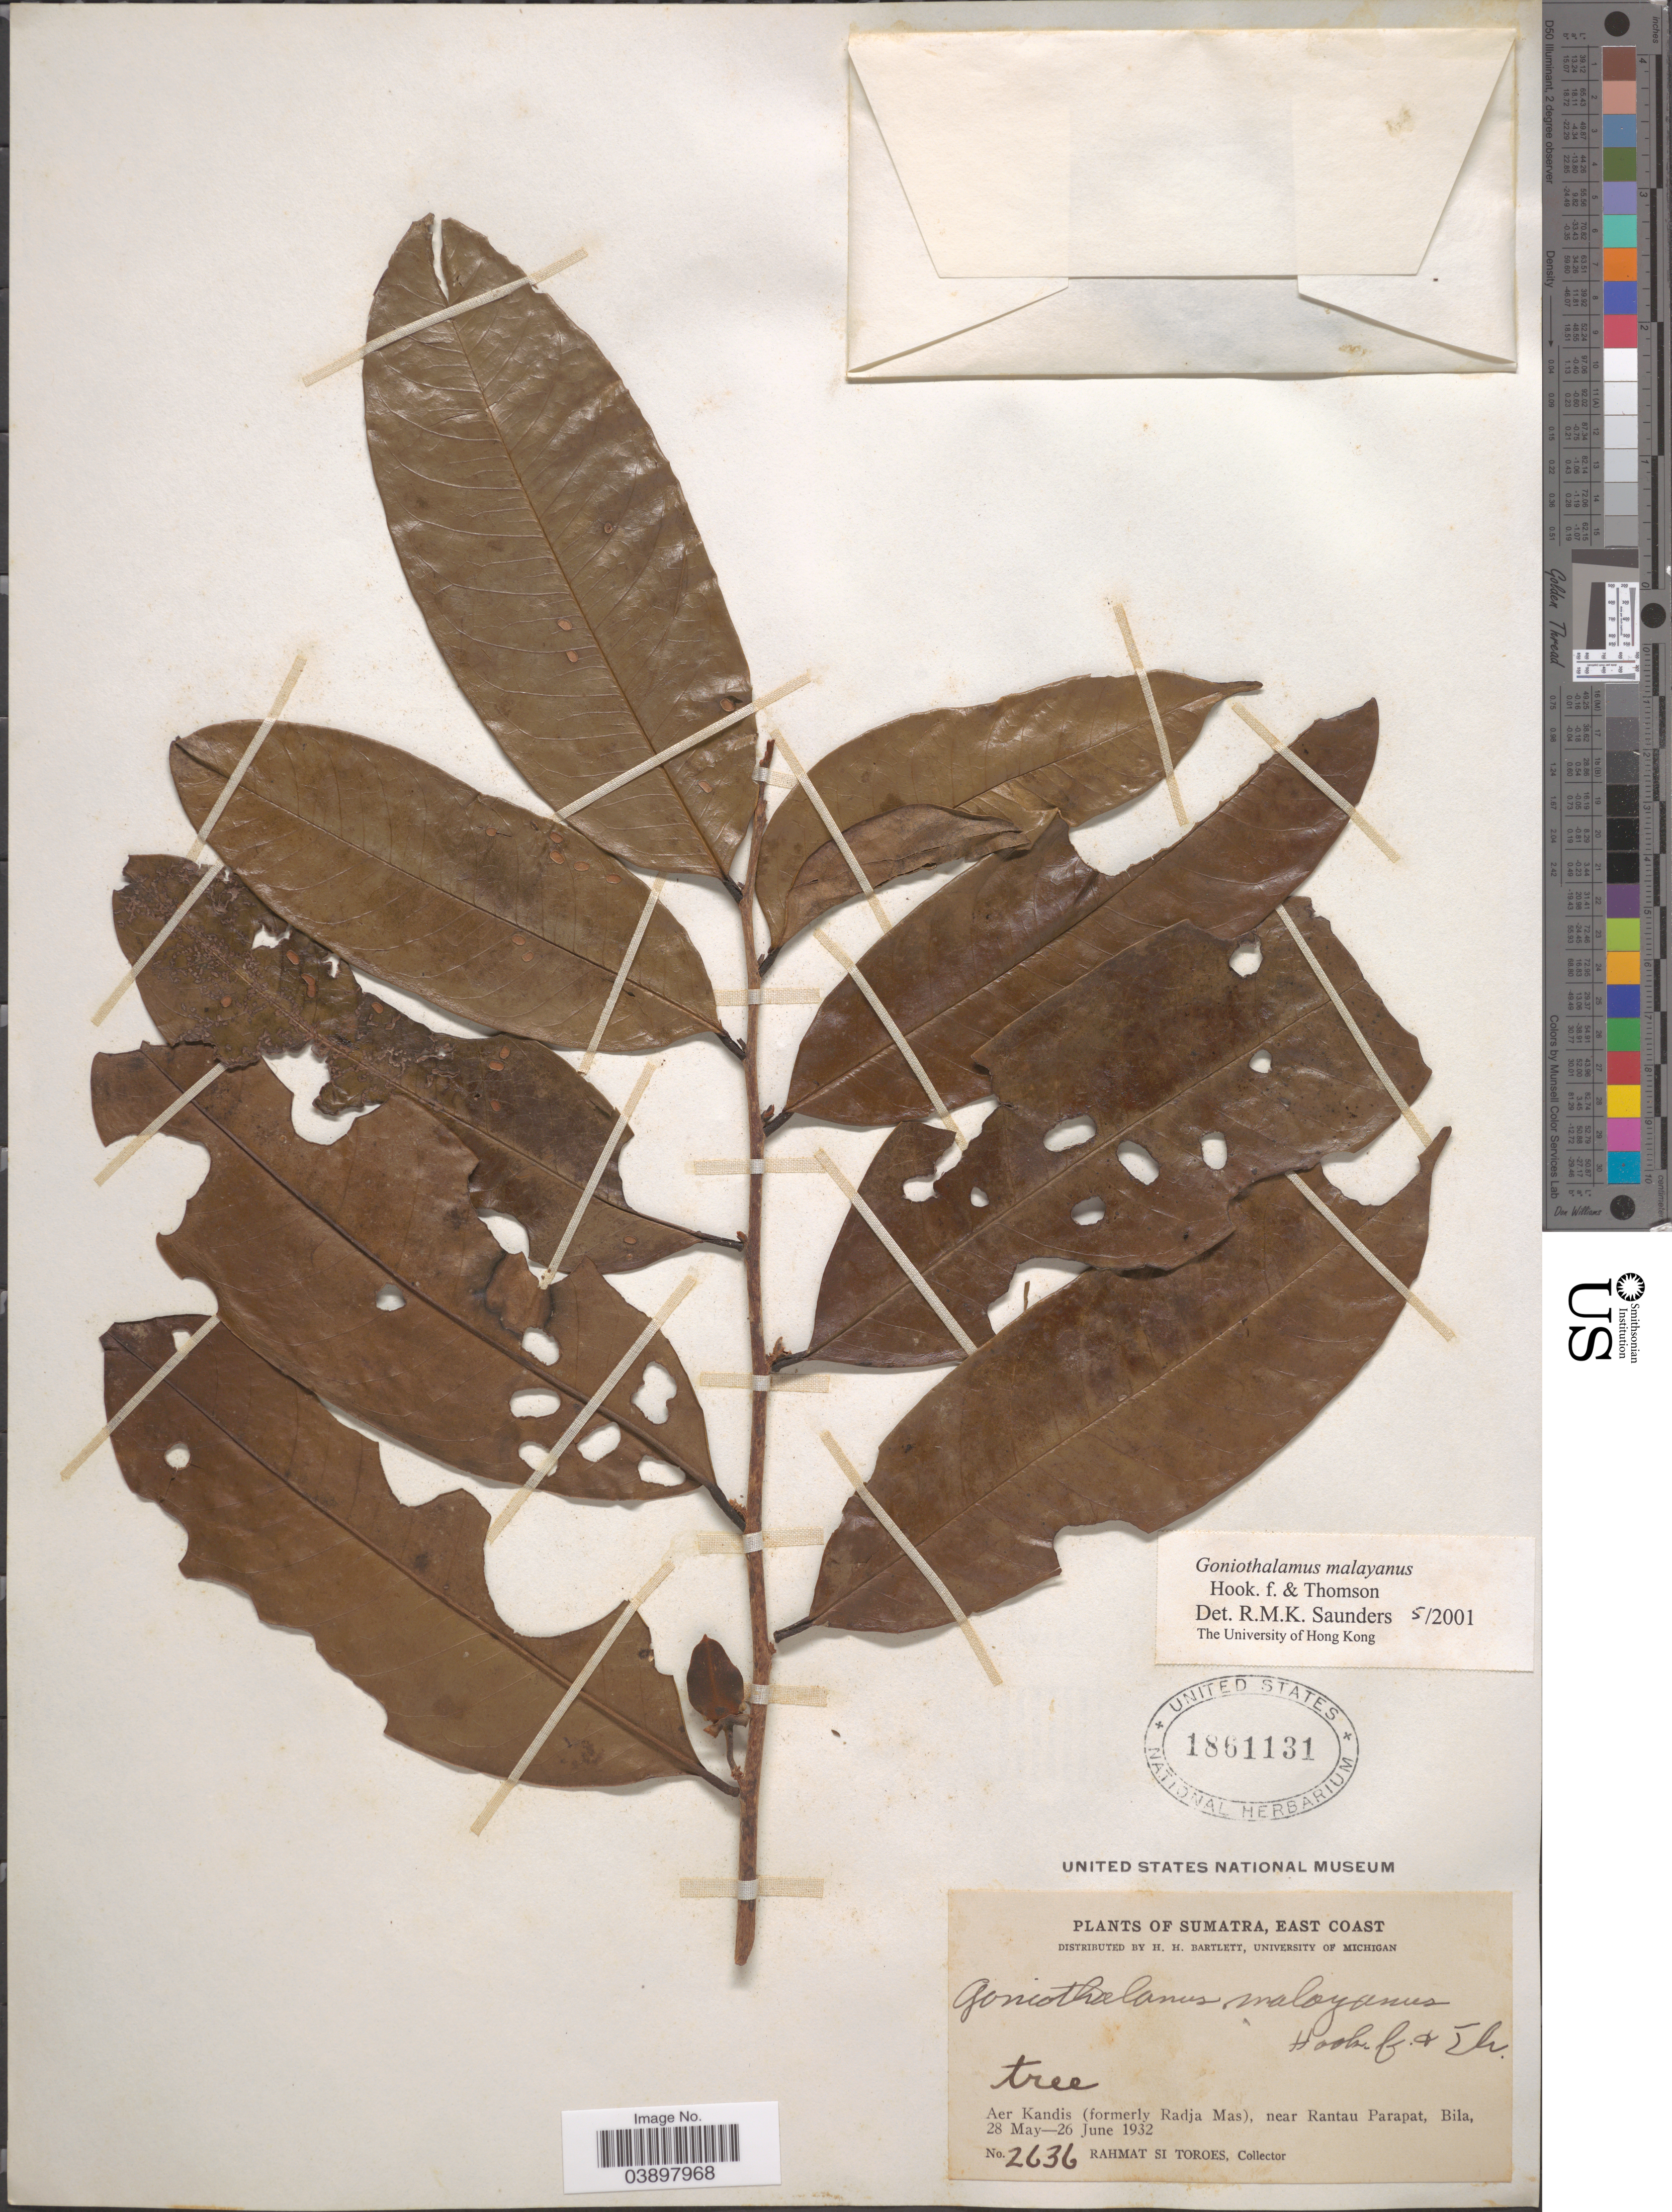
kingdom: Plantae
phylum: Tracheophyta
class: Magnoliopsida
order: Magnoliales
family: Annonaceae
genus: Goniothalamus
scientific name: Goniothalamus malayanus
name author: Hook. f. & Thomson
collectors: Rahmat Si Boeea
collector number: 2636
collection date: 1932-05-28/1932-06-26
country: Indonesia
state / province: Sumatra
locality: East Coast. Aer Kandis (formerly Radja Mas), near Rantau Parapat, Bila.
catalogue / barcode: US 1861131